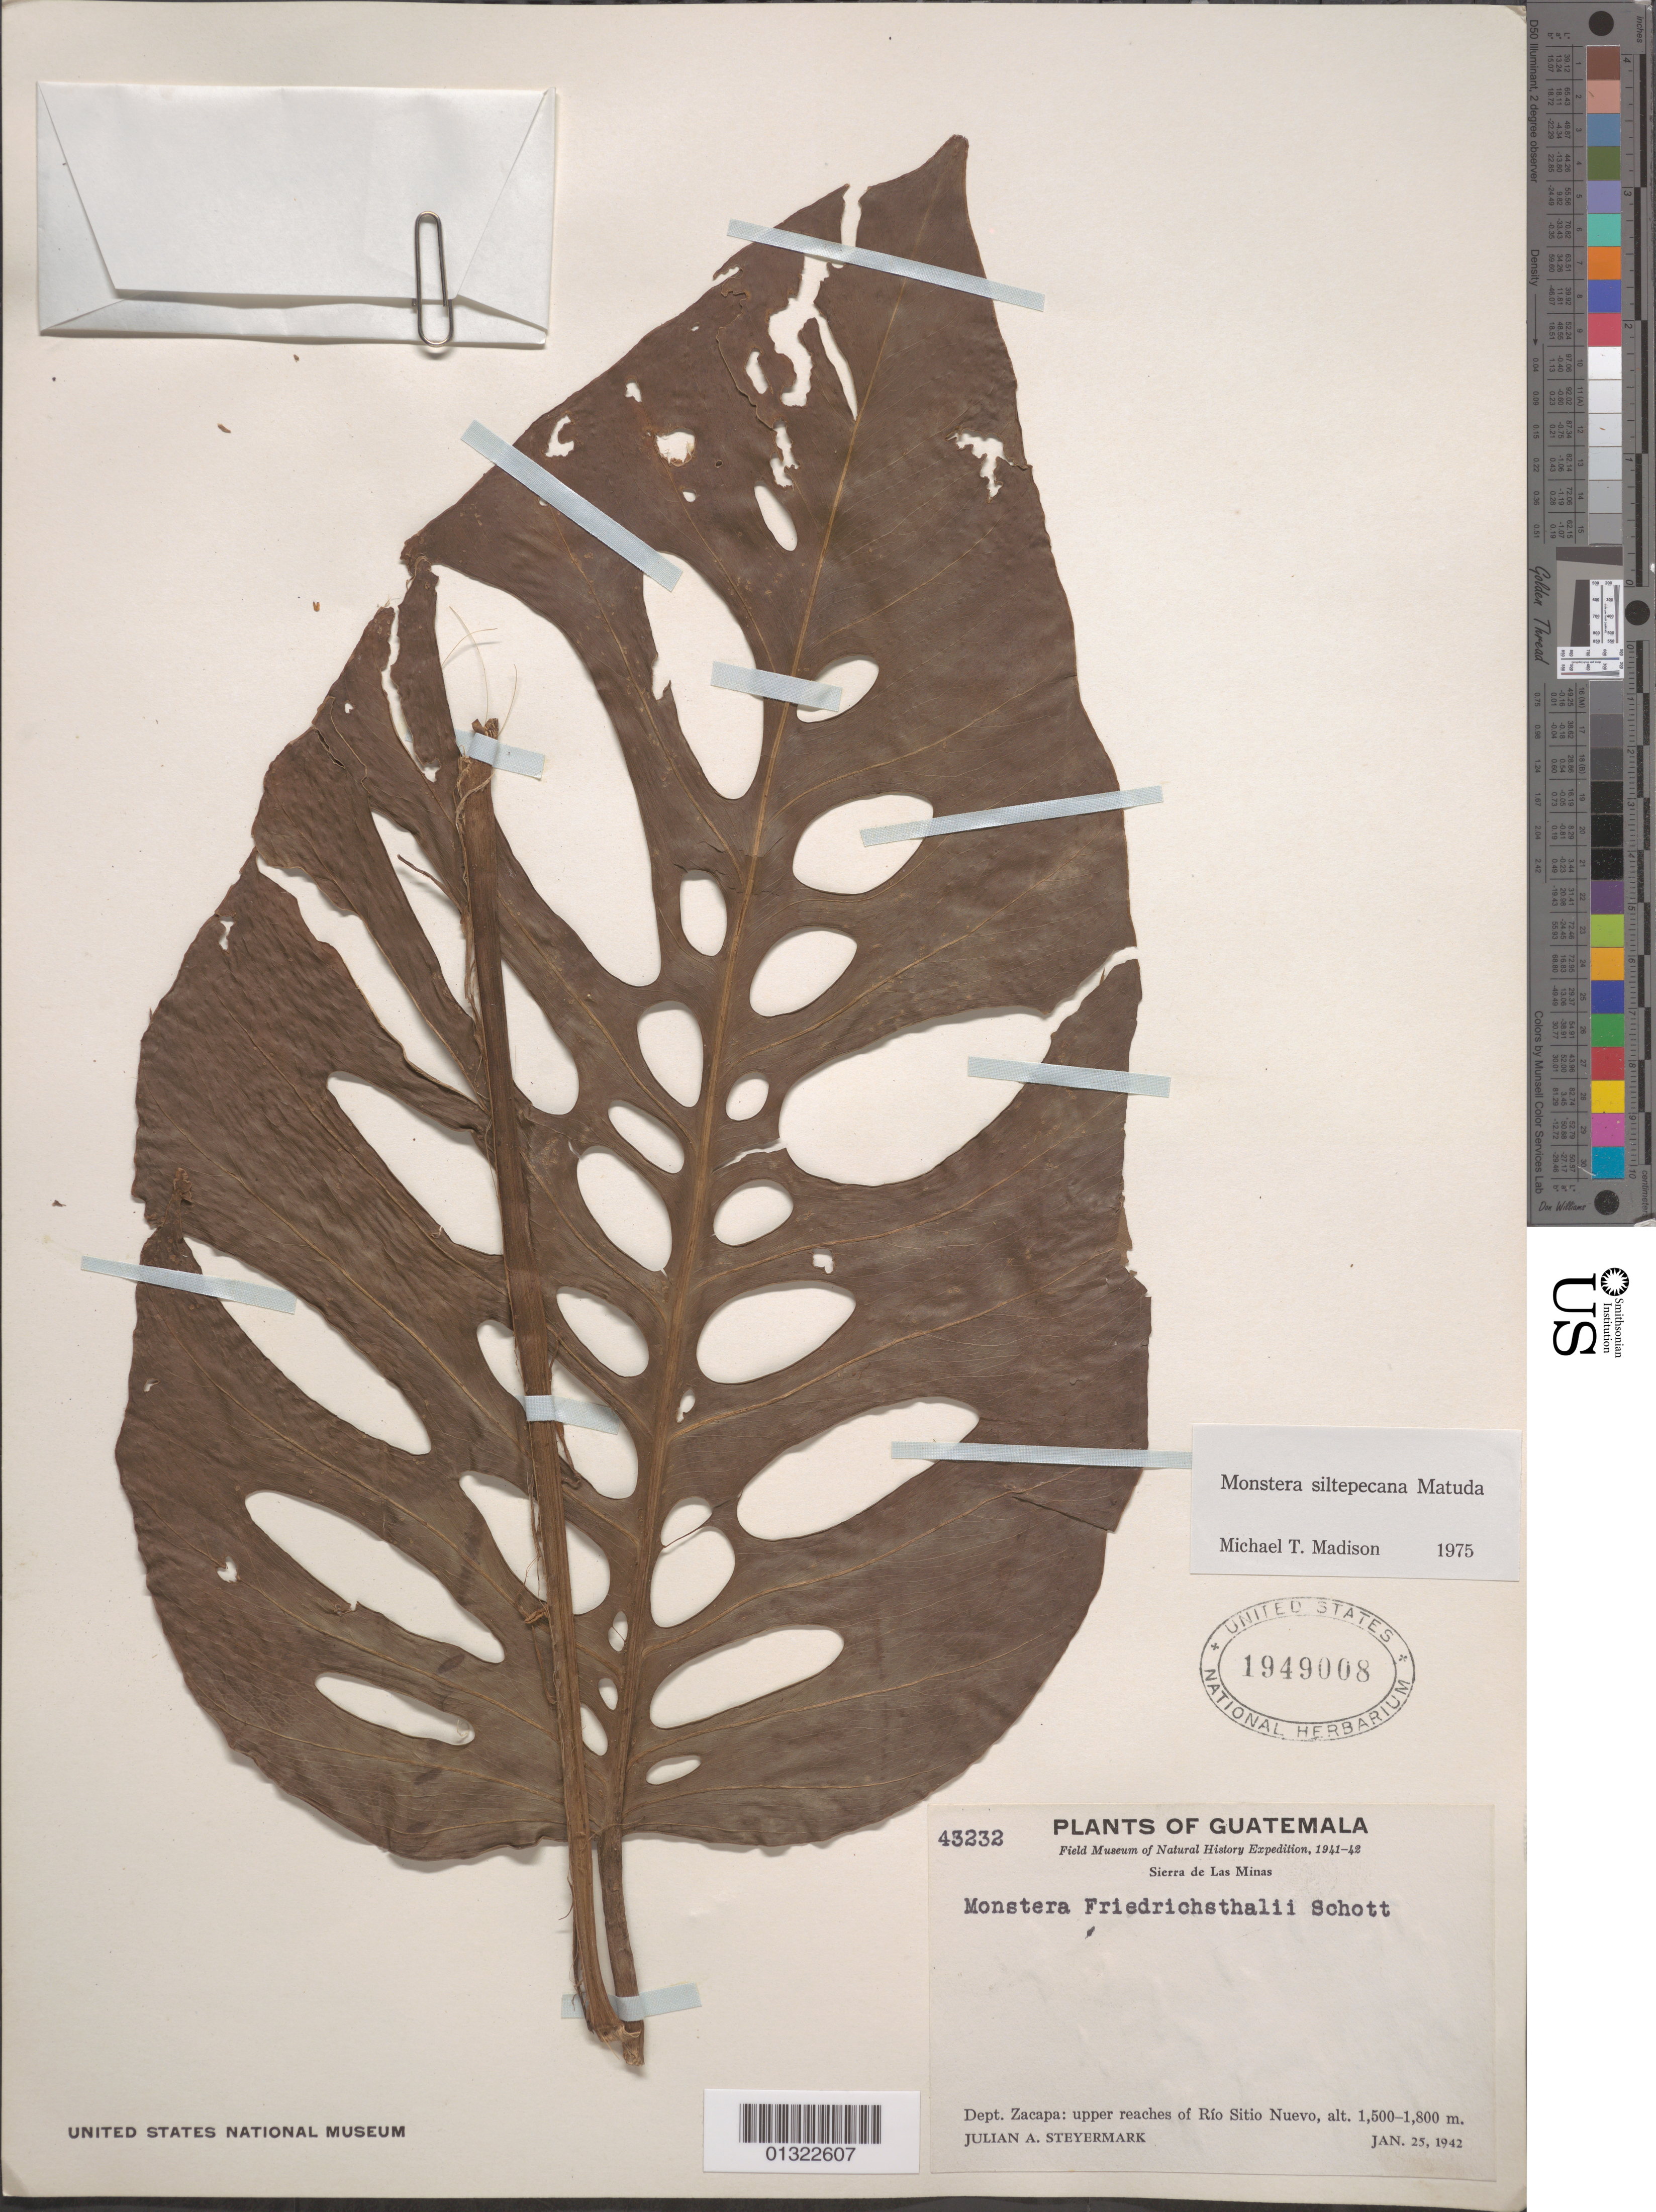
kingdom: Plantae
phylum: Tracheophyta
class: Liliopsida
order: Alismatales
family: Araceae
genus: Monstera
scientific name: Monstera siltepecana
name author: Matuda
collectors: J. Steyermark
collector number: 43232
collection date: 1942-01-25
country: Guatemala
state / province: Zacapa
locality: Sierra de Las Minas. Dept. Zacapa: upper reaches of Río Sitio Nuevo.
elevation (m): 1500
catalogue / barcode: US 1949008